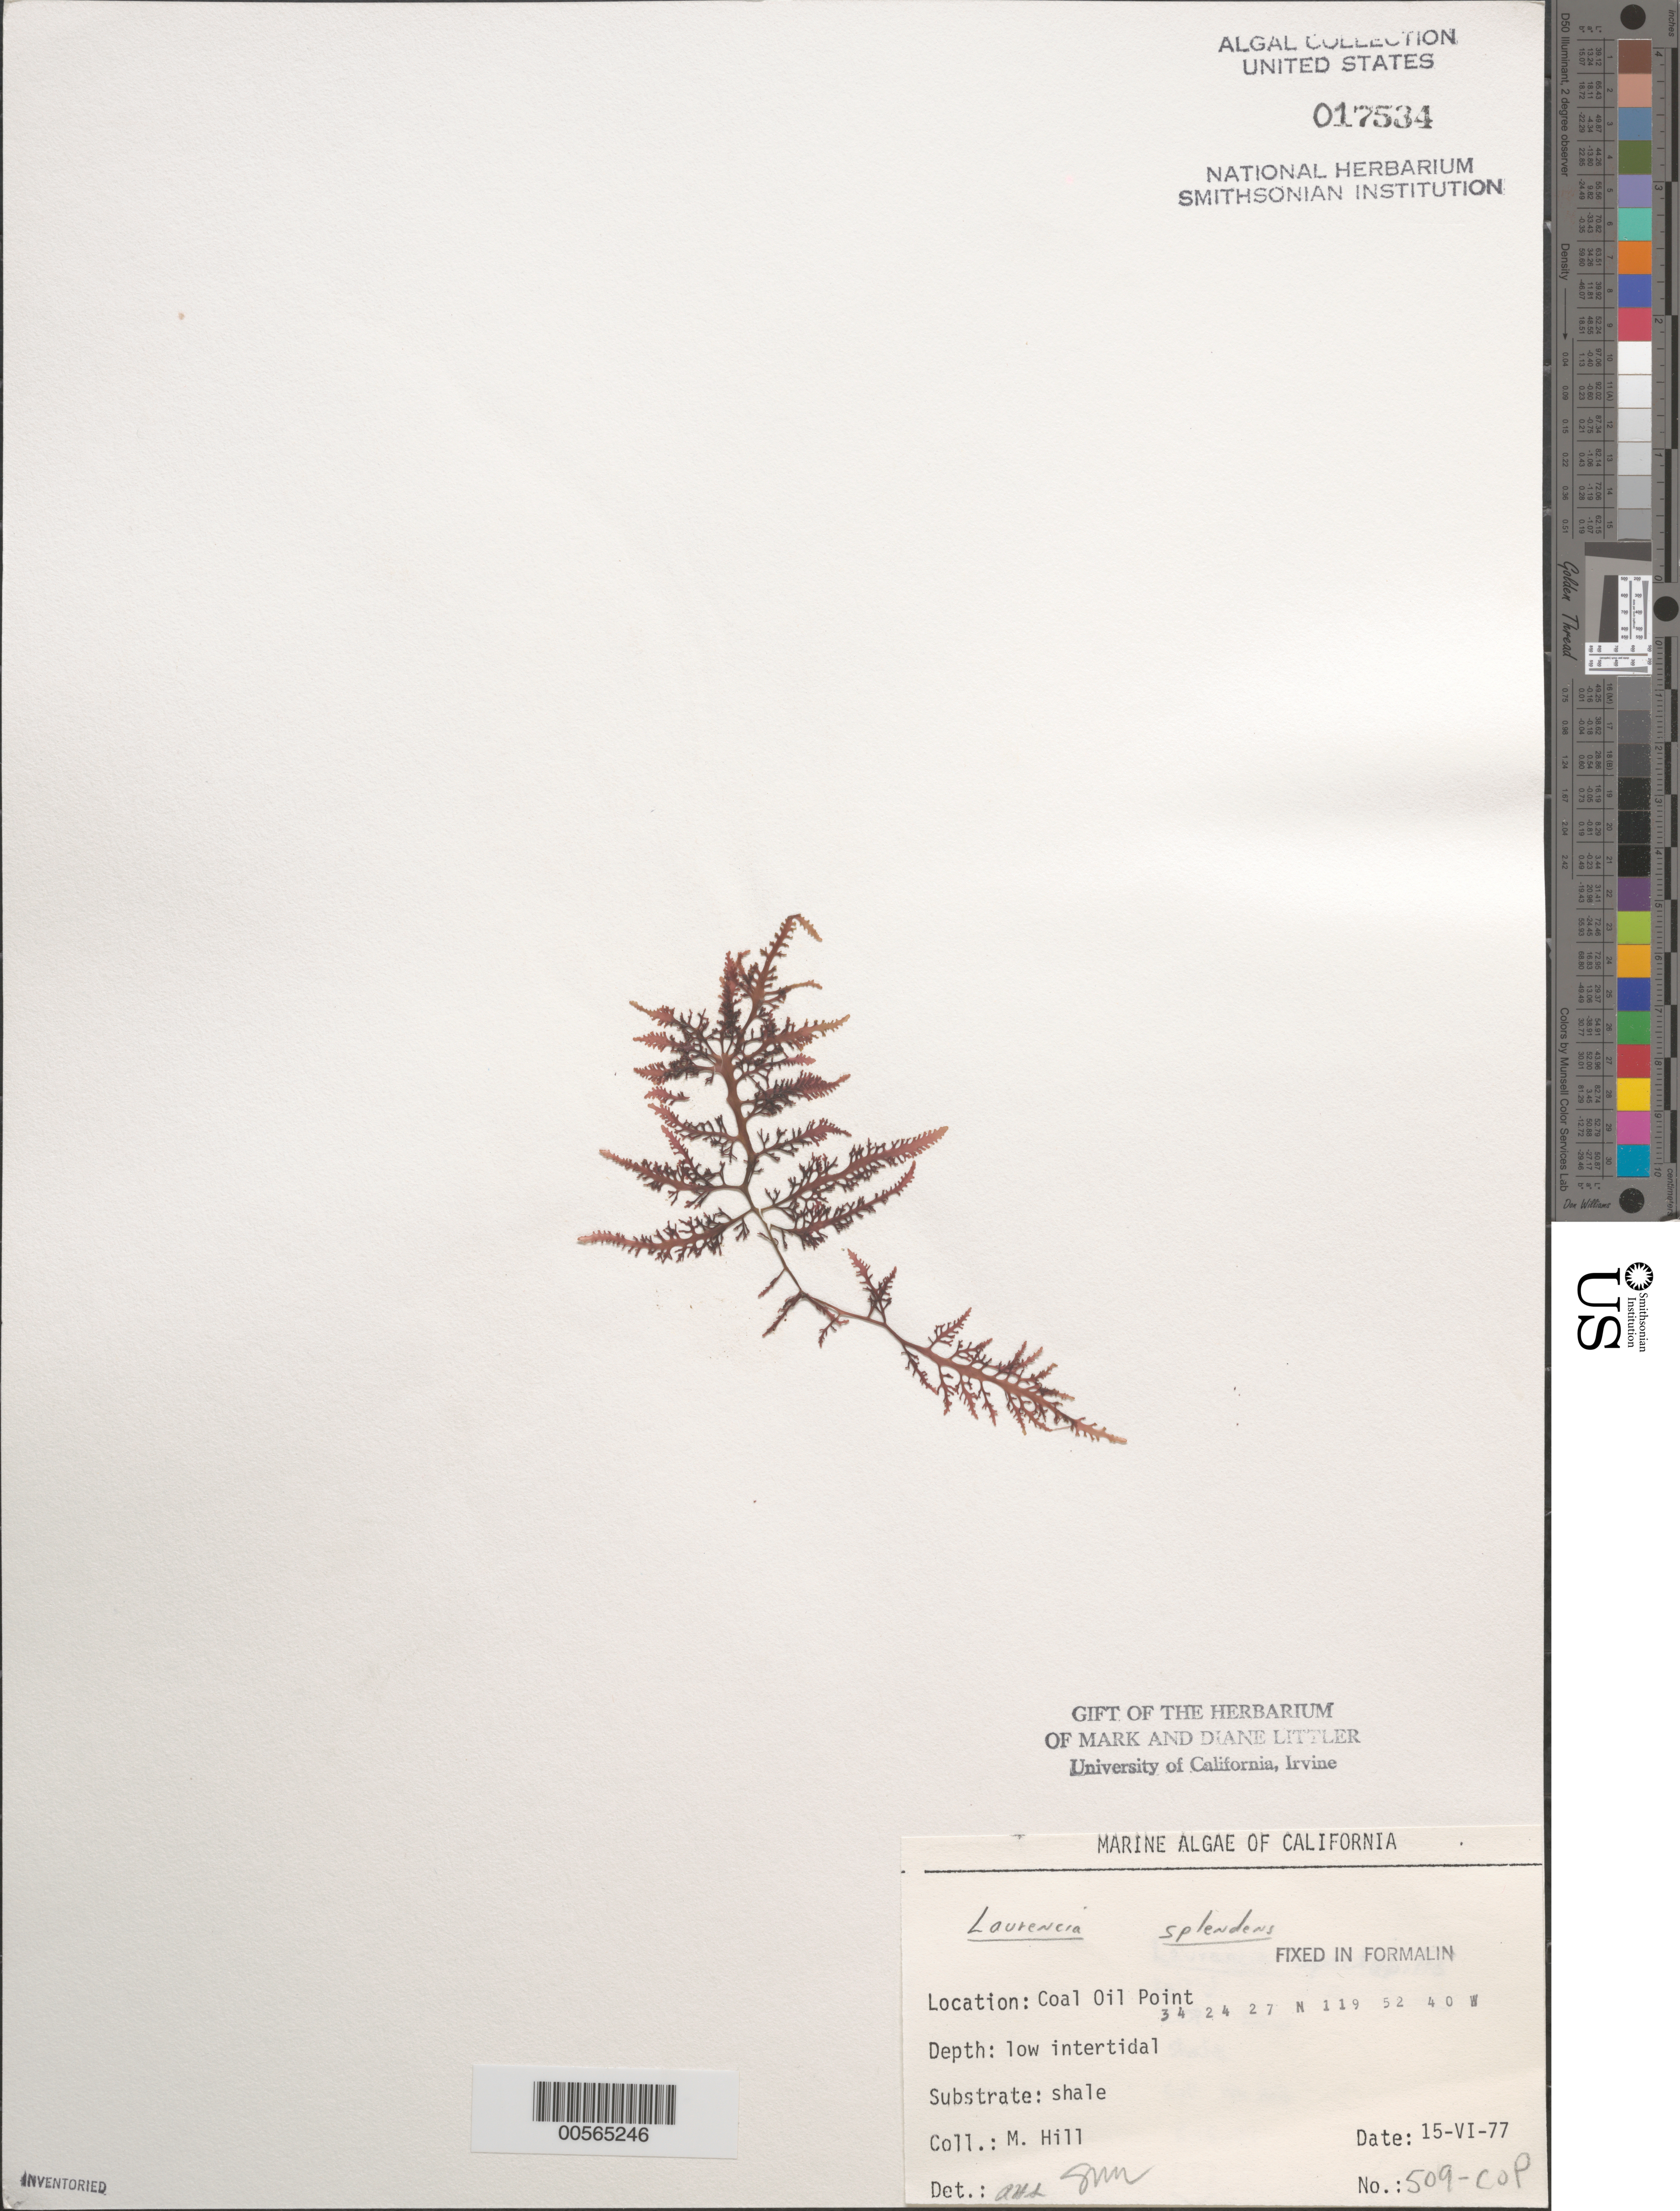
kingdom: Plantae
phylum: Rhodophyta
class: Florideophyceae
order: Ceramiales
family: Rhodomelaceae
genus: Osmundea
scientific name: Osmundea splendens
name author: (Hollenb.) K.W. Nam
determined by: Algae name updating Project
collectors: M. Hill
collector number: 509-cop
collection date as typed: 15 Jun 1977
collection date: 1977-06-15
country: United States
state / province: California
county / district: Santa Barbara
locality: Coal Oil Point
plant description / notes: BLM-SOCALBIGHT Rocky Intertidal Survey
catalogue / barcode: US 17534